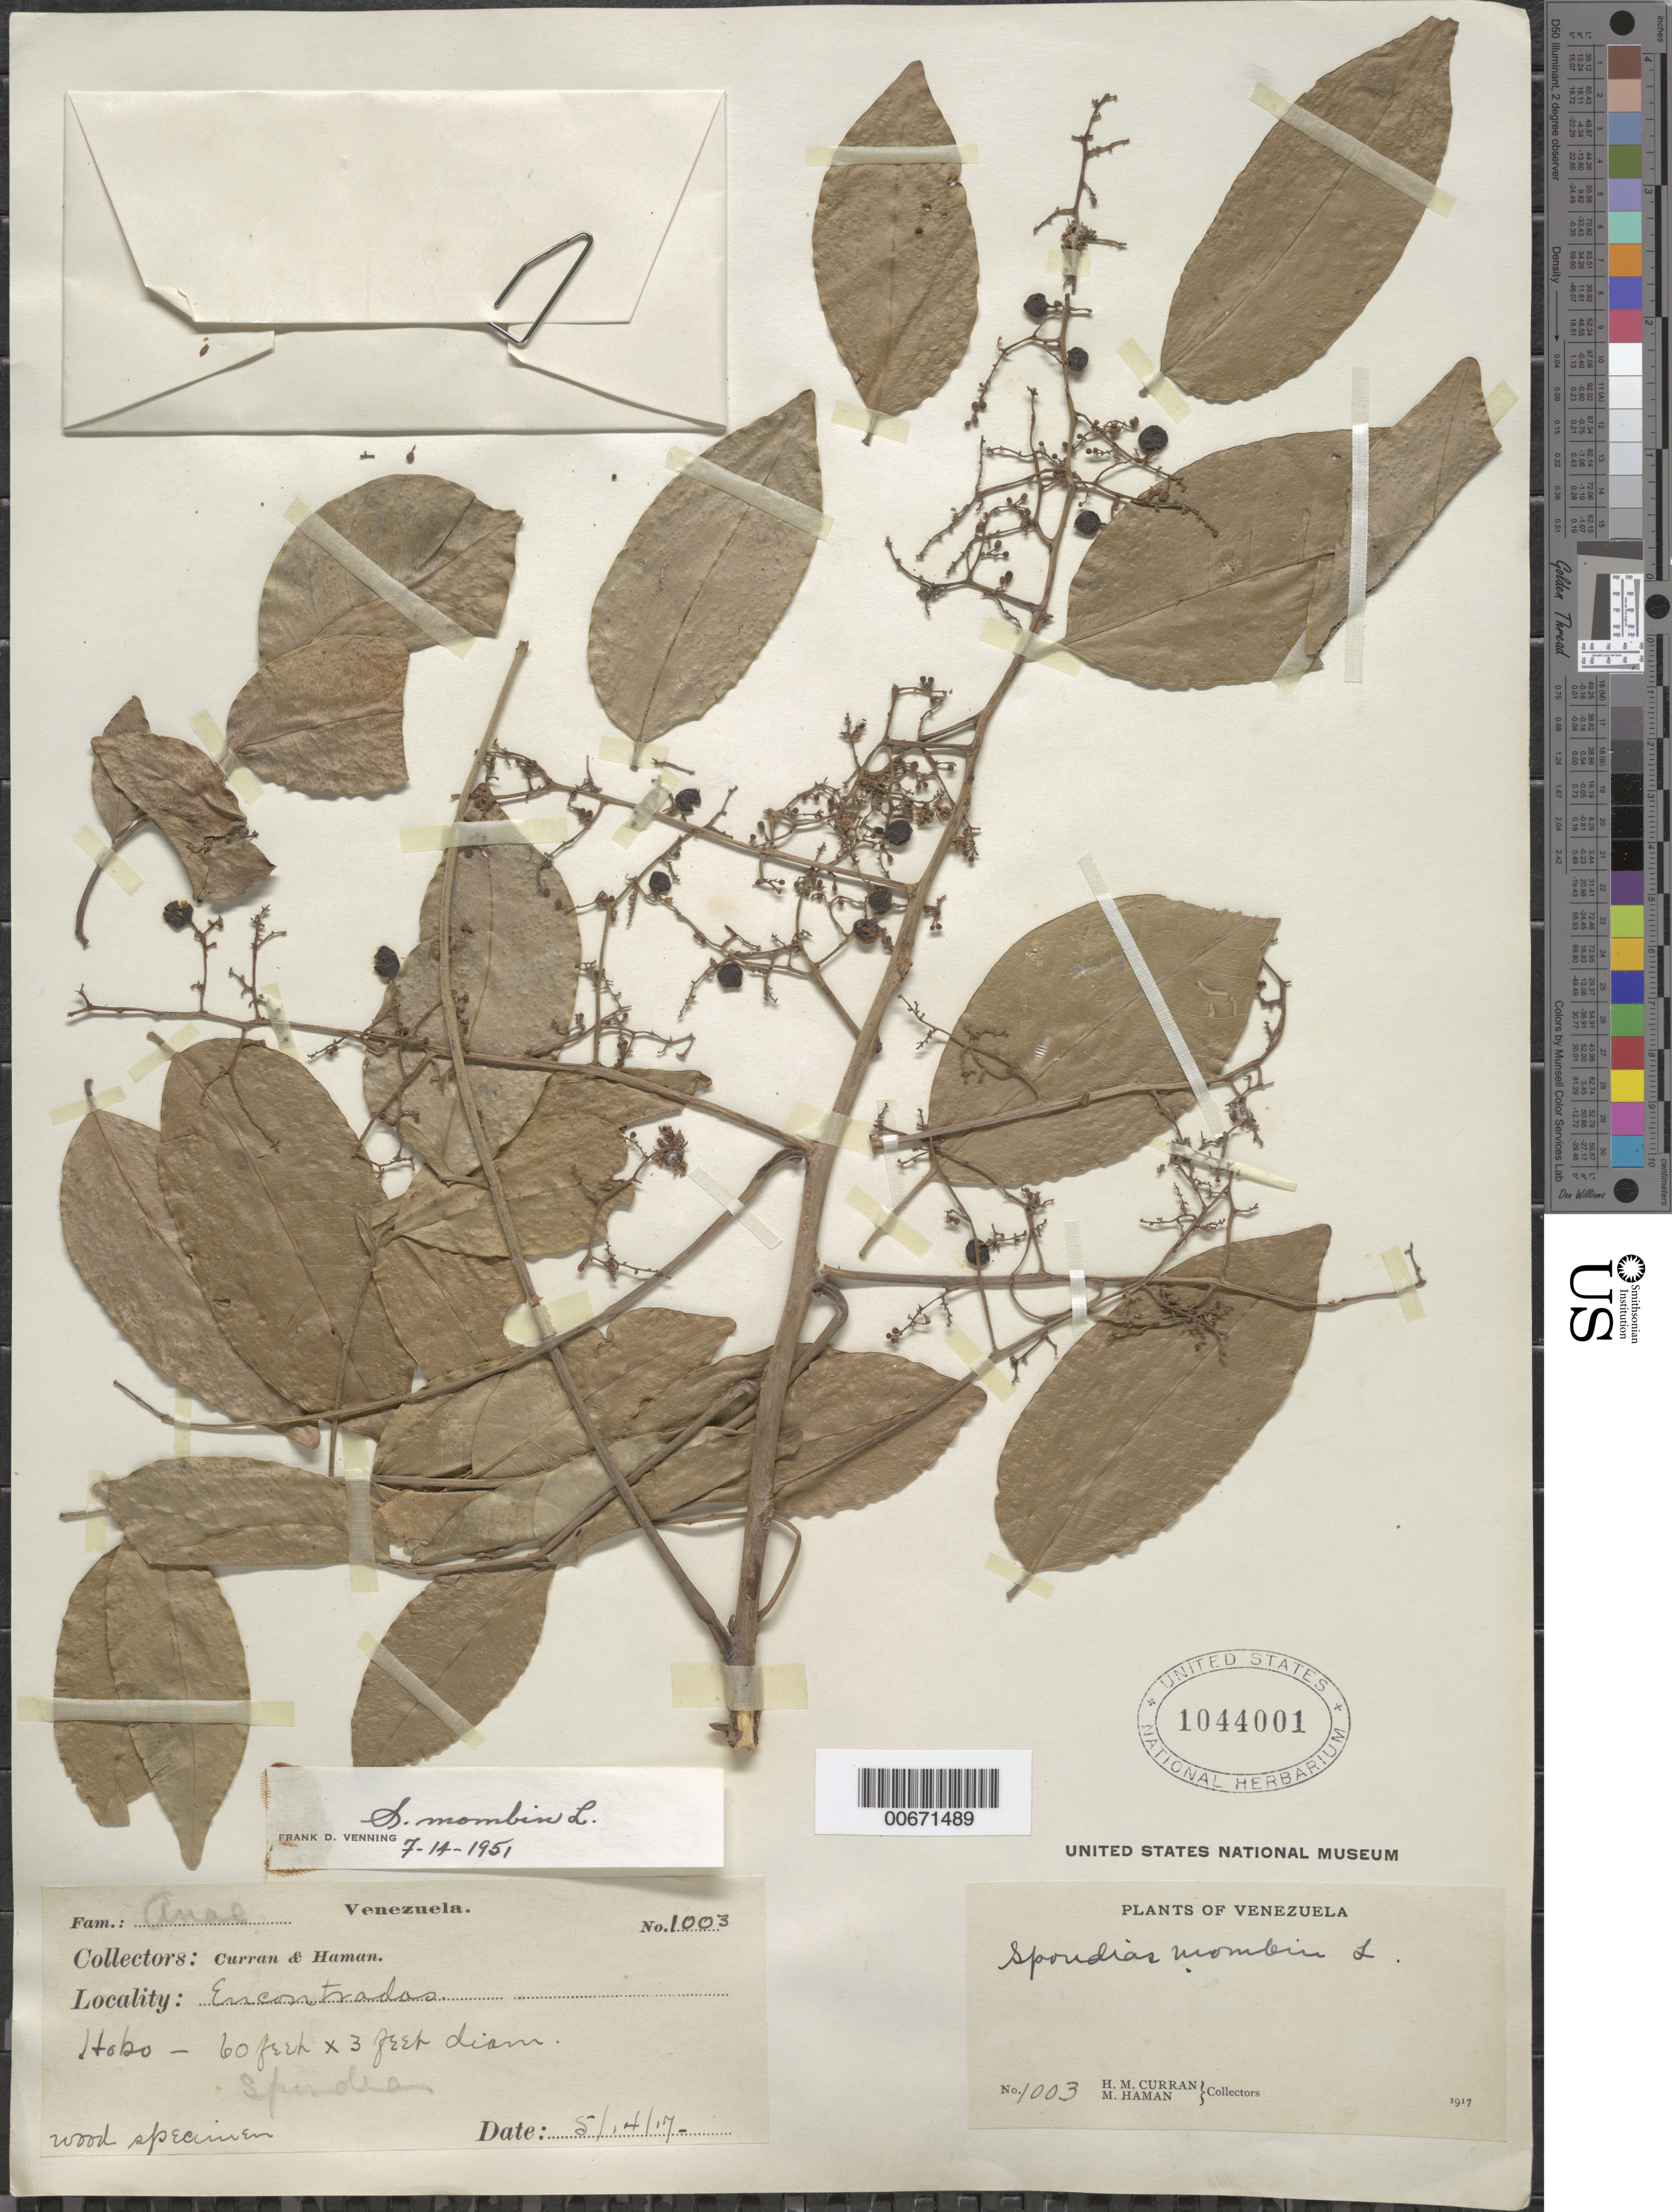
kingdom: Plantae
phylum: Tracheophyta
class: Magnoliopsida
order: Sapindales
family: Anacardiaceae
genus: Spondias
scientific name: Spondias mombin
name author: L.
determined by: Venning, F. D.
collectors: H. M. Curran & M. Haman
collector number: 1003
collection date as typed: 14-May-17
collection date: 1917-05-14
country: Venezuela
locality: Encontradas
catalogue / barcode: US 1044001